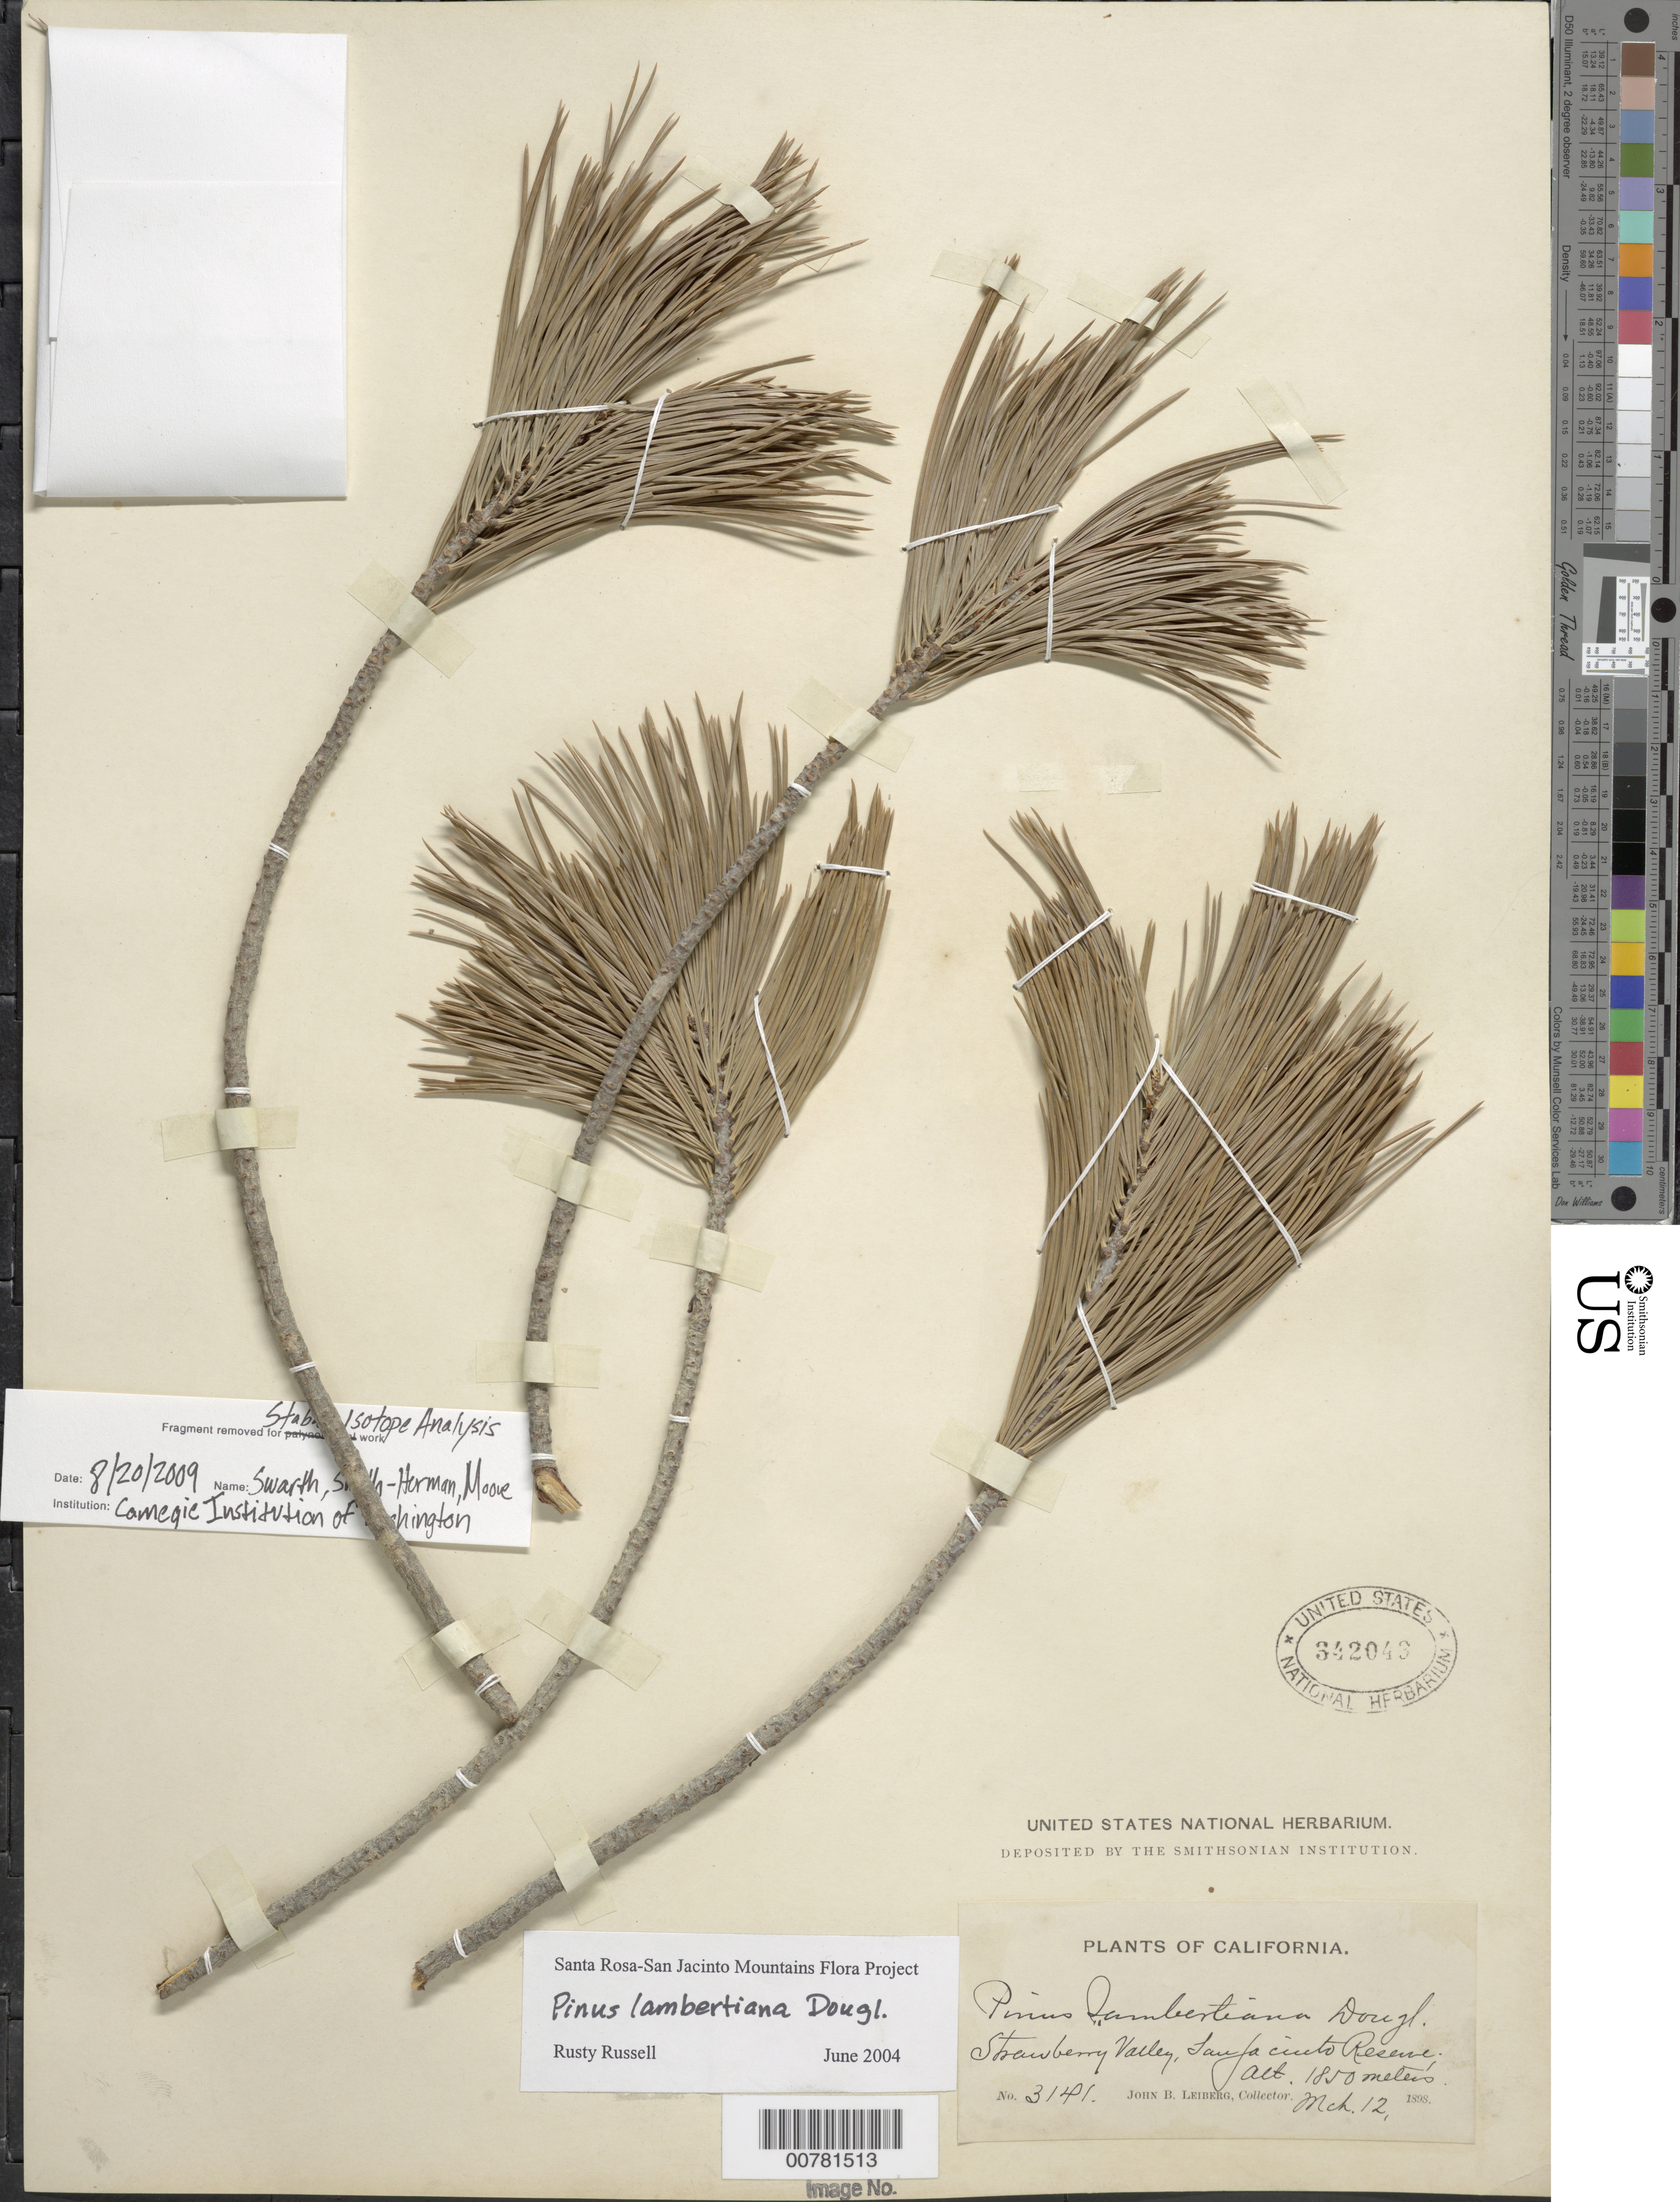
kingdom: Plantae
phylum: Tracheophyta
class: Pinopsida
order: Pinales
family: Pinaceae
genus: Pinus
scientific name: Pinus lambertiana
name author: Douglas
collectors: J. Leiberg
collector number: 3141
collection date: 1898-03-12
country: United States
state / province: California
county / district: Riverside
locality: Strawberry Valley, San Jacinto Reserve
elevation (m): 1850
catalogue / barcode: US 342043